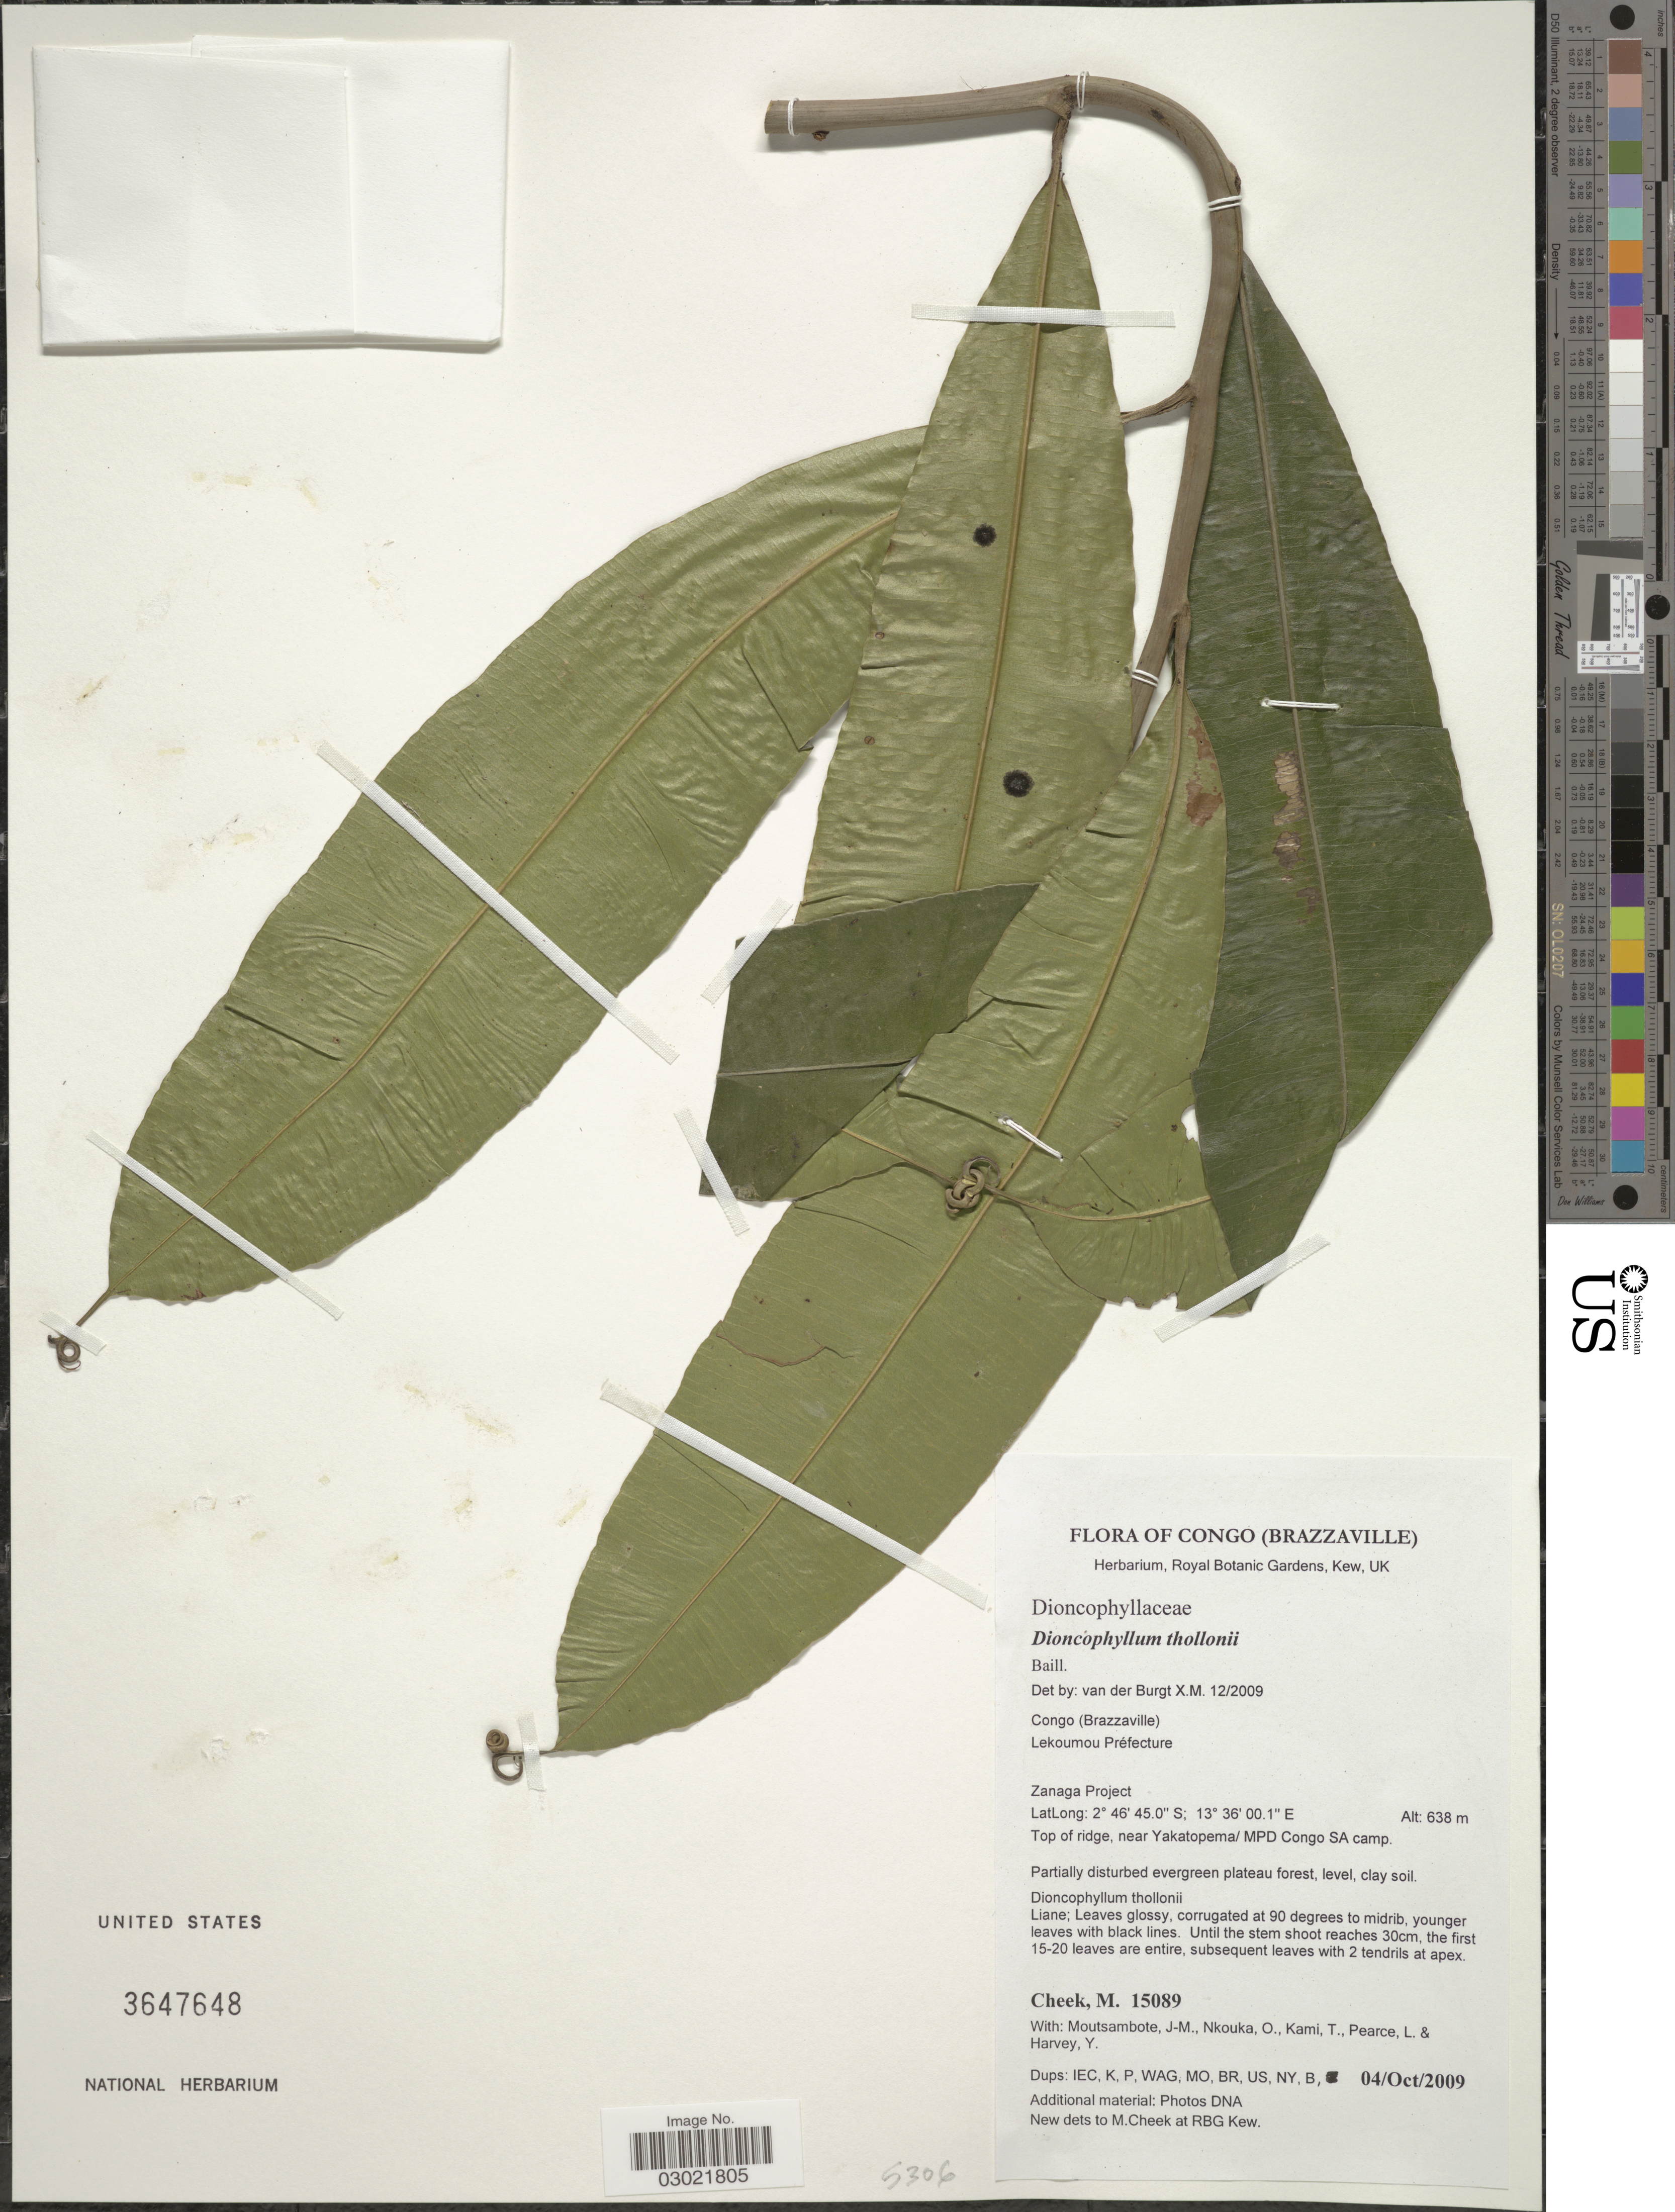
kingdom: Plantae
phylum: Tracheophyta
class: Magnoliopsida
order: Caryophyllales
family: Dioncophyllaceae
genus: Dioncophyllum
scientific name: Dioncophyllum thollonii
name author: Baill.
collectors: M. Cheek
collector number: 15089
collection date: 2009-10-04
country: Congo, Republic of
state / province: Lekoumou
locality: Congo. Lekoumou Préfecture. Zanaga Project. Top of ridge, near Yakatopema/ MPD Congo SA camp.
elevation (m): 638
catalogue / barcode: US 3647648